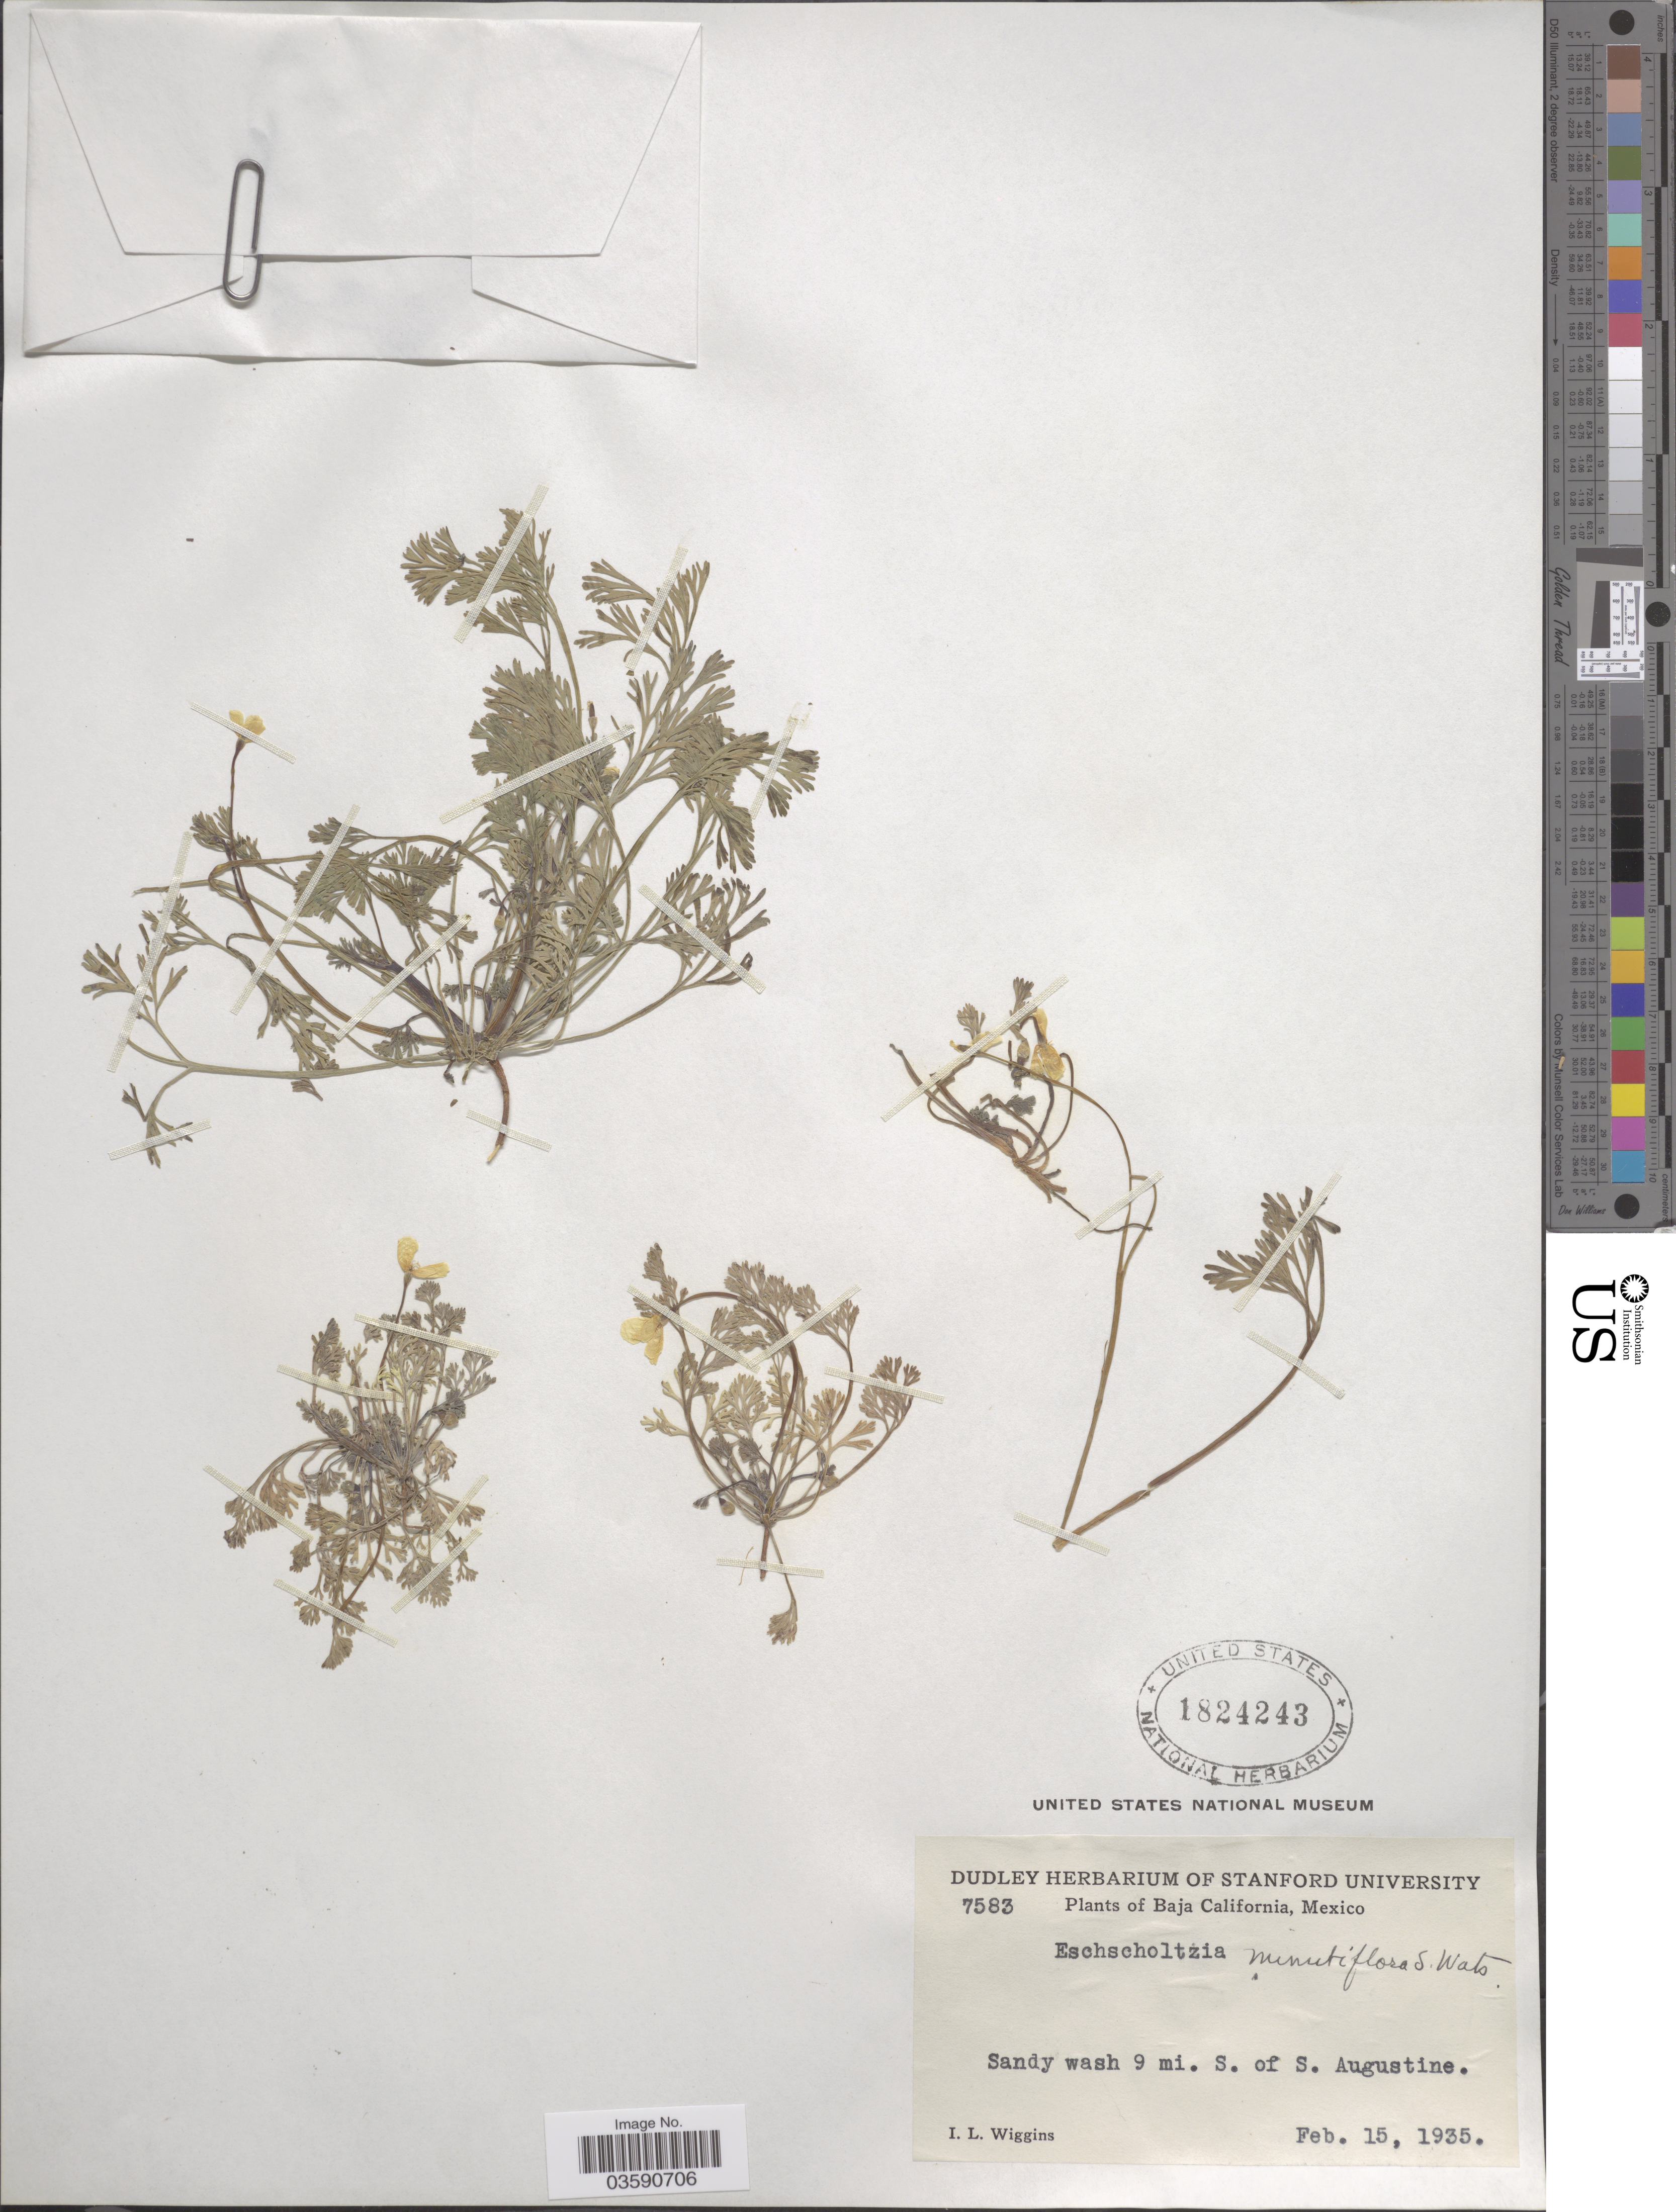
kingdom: Plantae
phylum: Tracheophyta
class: Magnoliopsida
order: Ranunculales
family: Papaveraceae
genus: Eschscholzia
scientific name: Eschscholzia minutiflora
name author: S. Watson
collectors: I. L. Wiggins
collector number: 7583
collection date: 1935-02-15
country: Mexico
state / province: Baja California Sur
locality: Sandy wash 9 mi. S. of S. Augustine.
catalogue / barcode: US 1824243